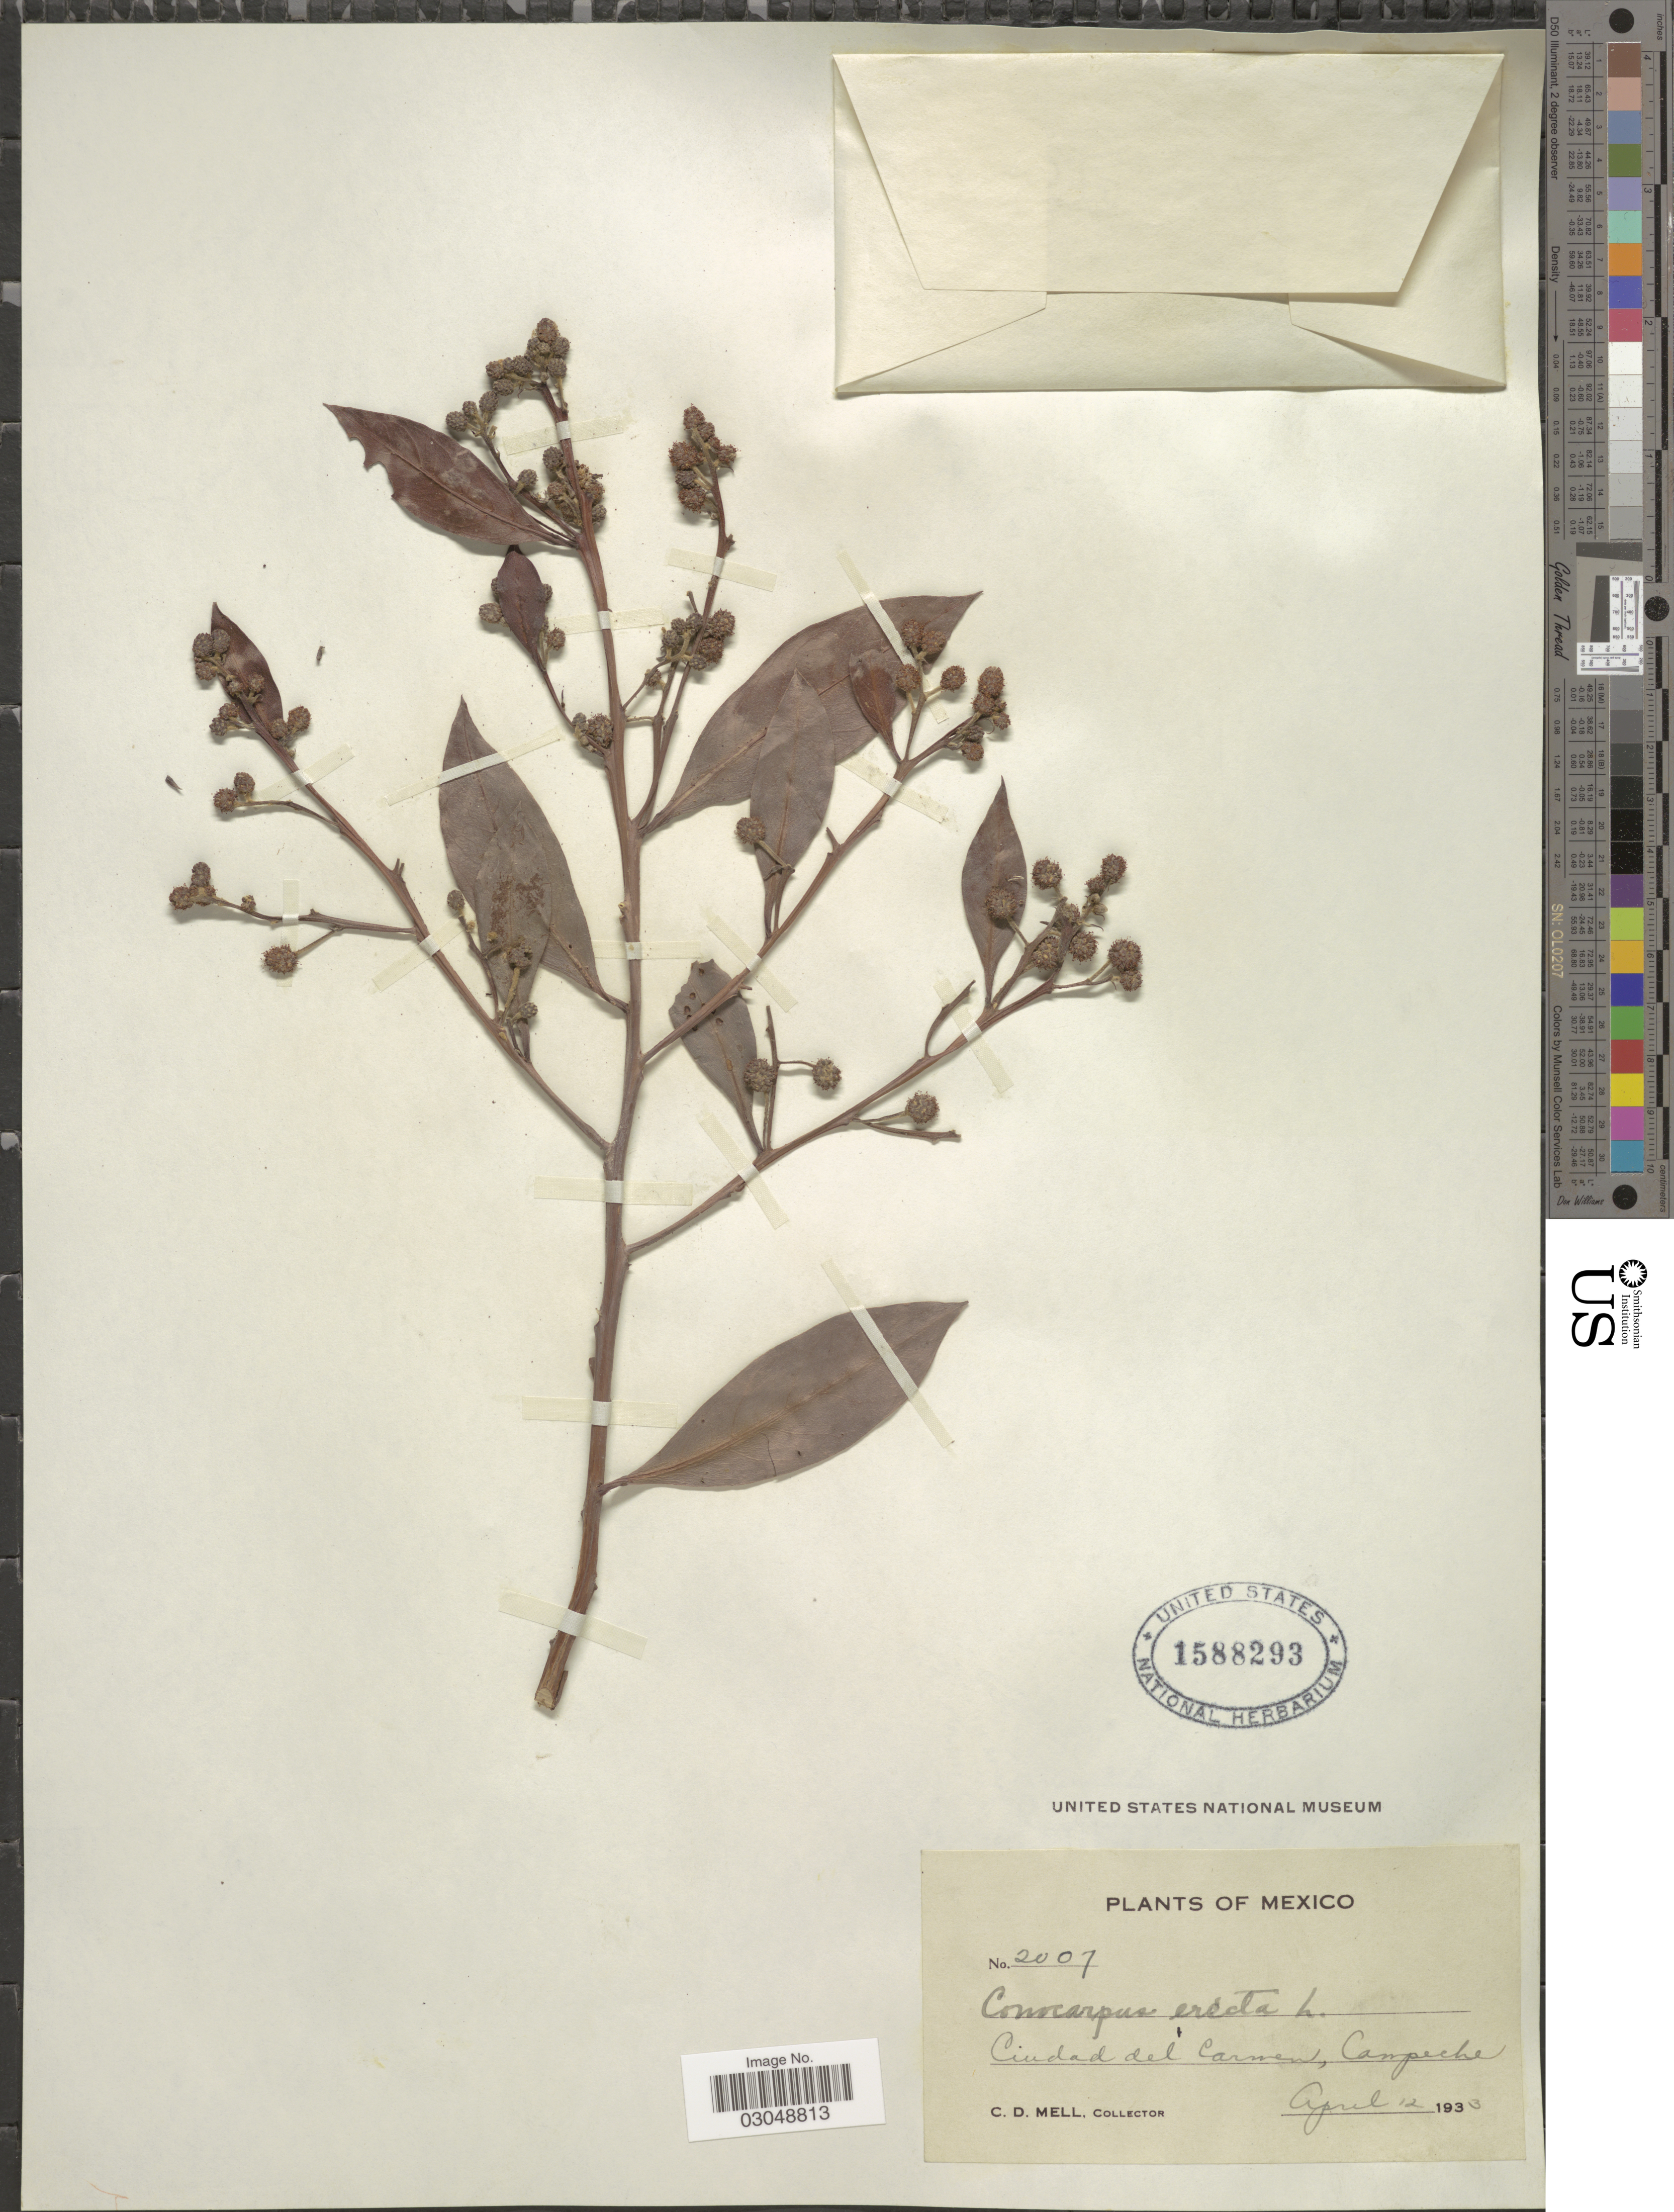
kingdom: Plantae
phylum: Tracheophyta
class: Magnoliopsida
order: Myrtales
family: Combretaceae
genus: Conocarpus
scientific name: Conocarpus erectus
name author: L.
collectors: C. D. Mell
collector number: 2007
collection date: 1933-04-12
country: Mexico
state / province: Campeche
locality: Ciudad del Carmen.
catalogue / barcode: US 1588293